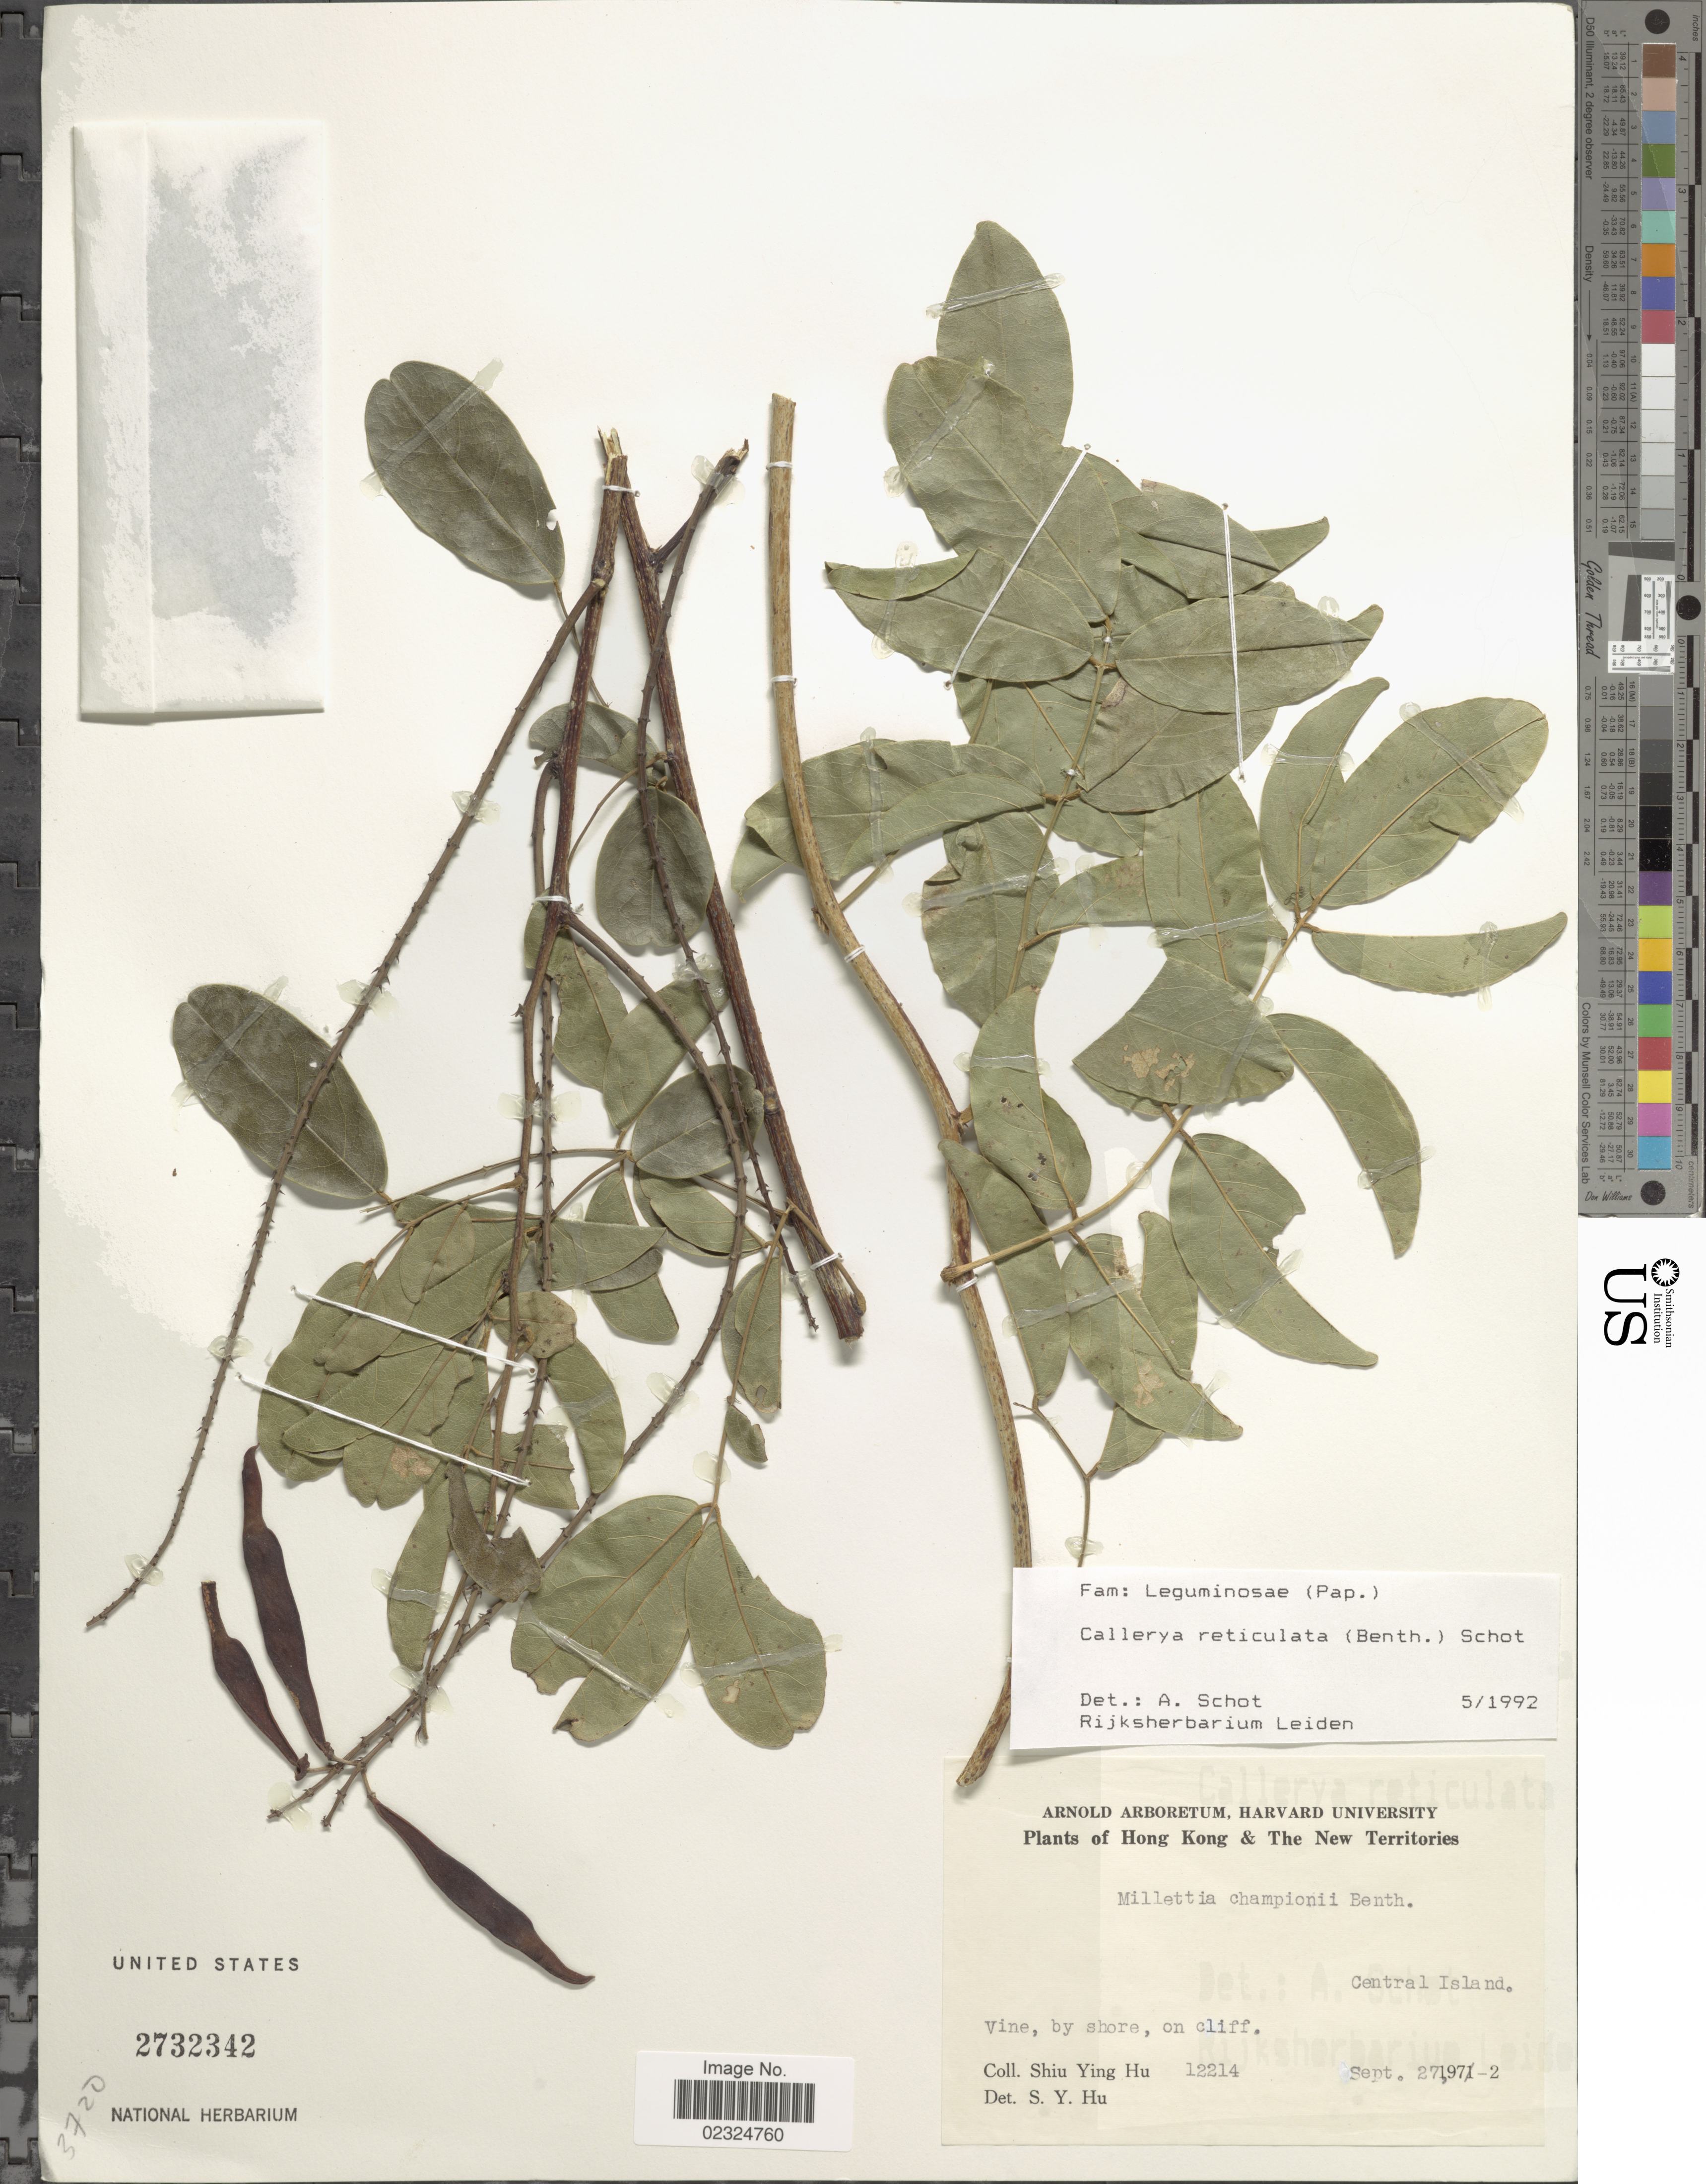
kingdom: Plantae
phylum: Tracheophyta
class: Magnoliopsida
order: Fabales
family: Fabaceae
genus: Wisteriopsis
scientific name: Wisteriopsis reticulata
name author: (Benth.) J. Compton & Schrire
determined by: Strong, Mark T., (BOT), Smithsonian Institution - National Museum of Natural History (UNITED STATES)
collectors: S. Y. Hu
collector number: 12214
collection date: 1972-09-27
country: China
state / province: Hong Kong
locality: The New Territories Central Island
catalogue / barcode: US 2732342